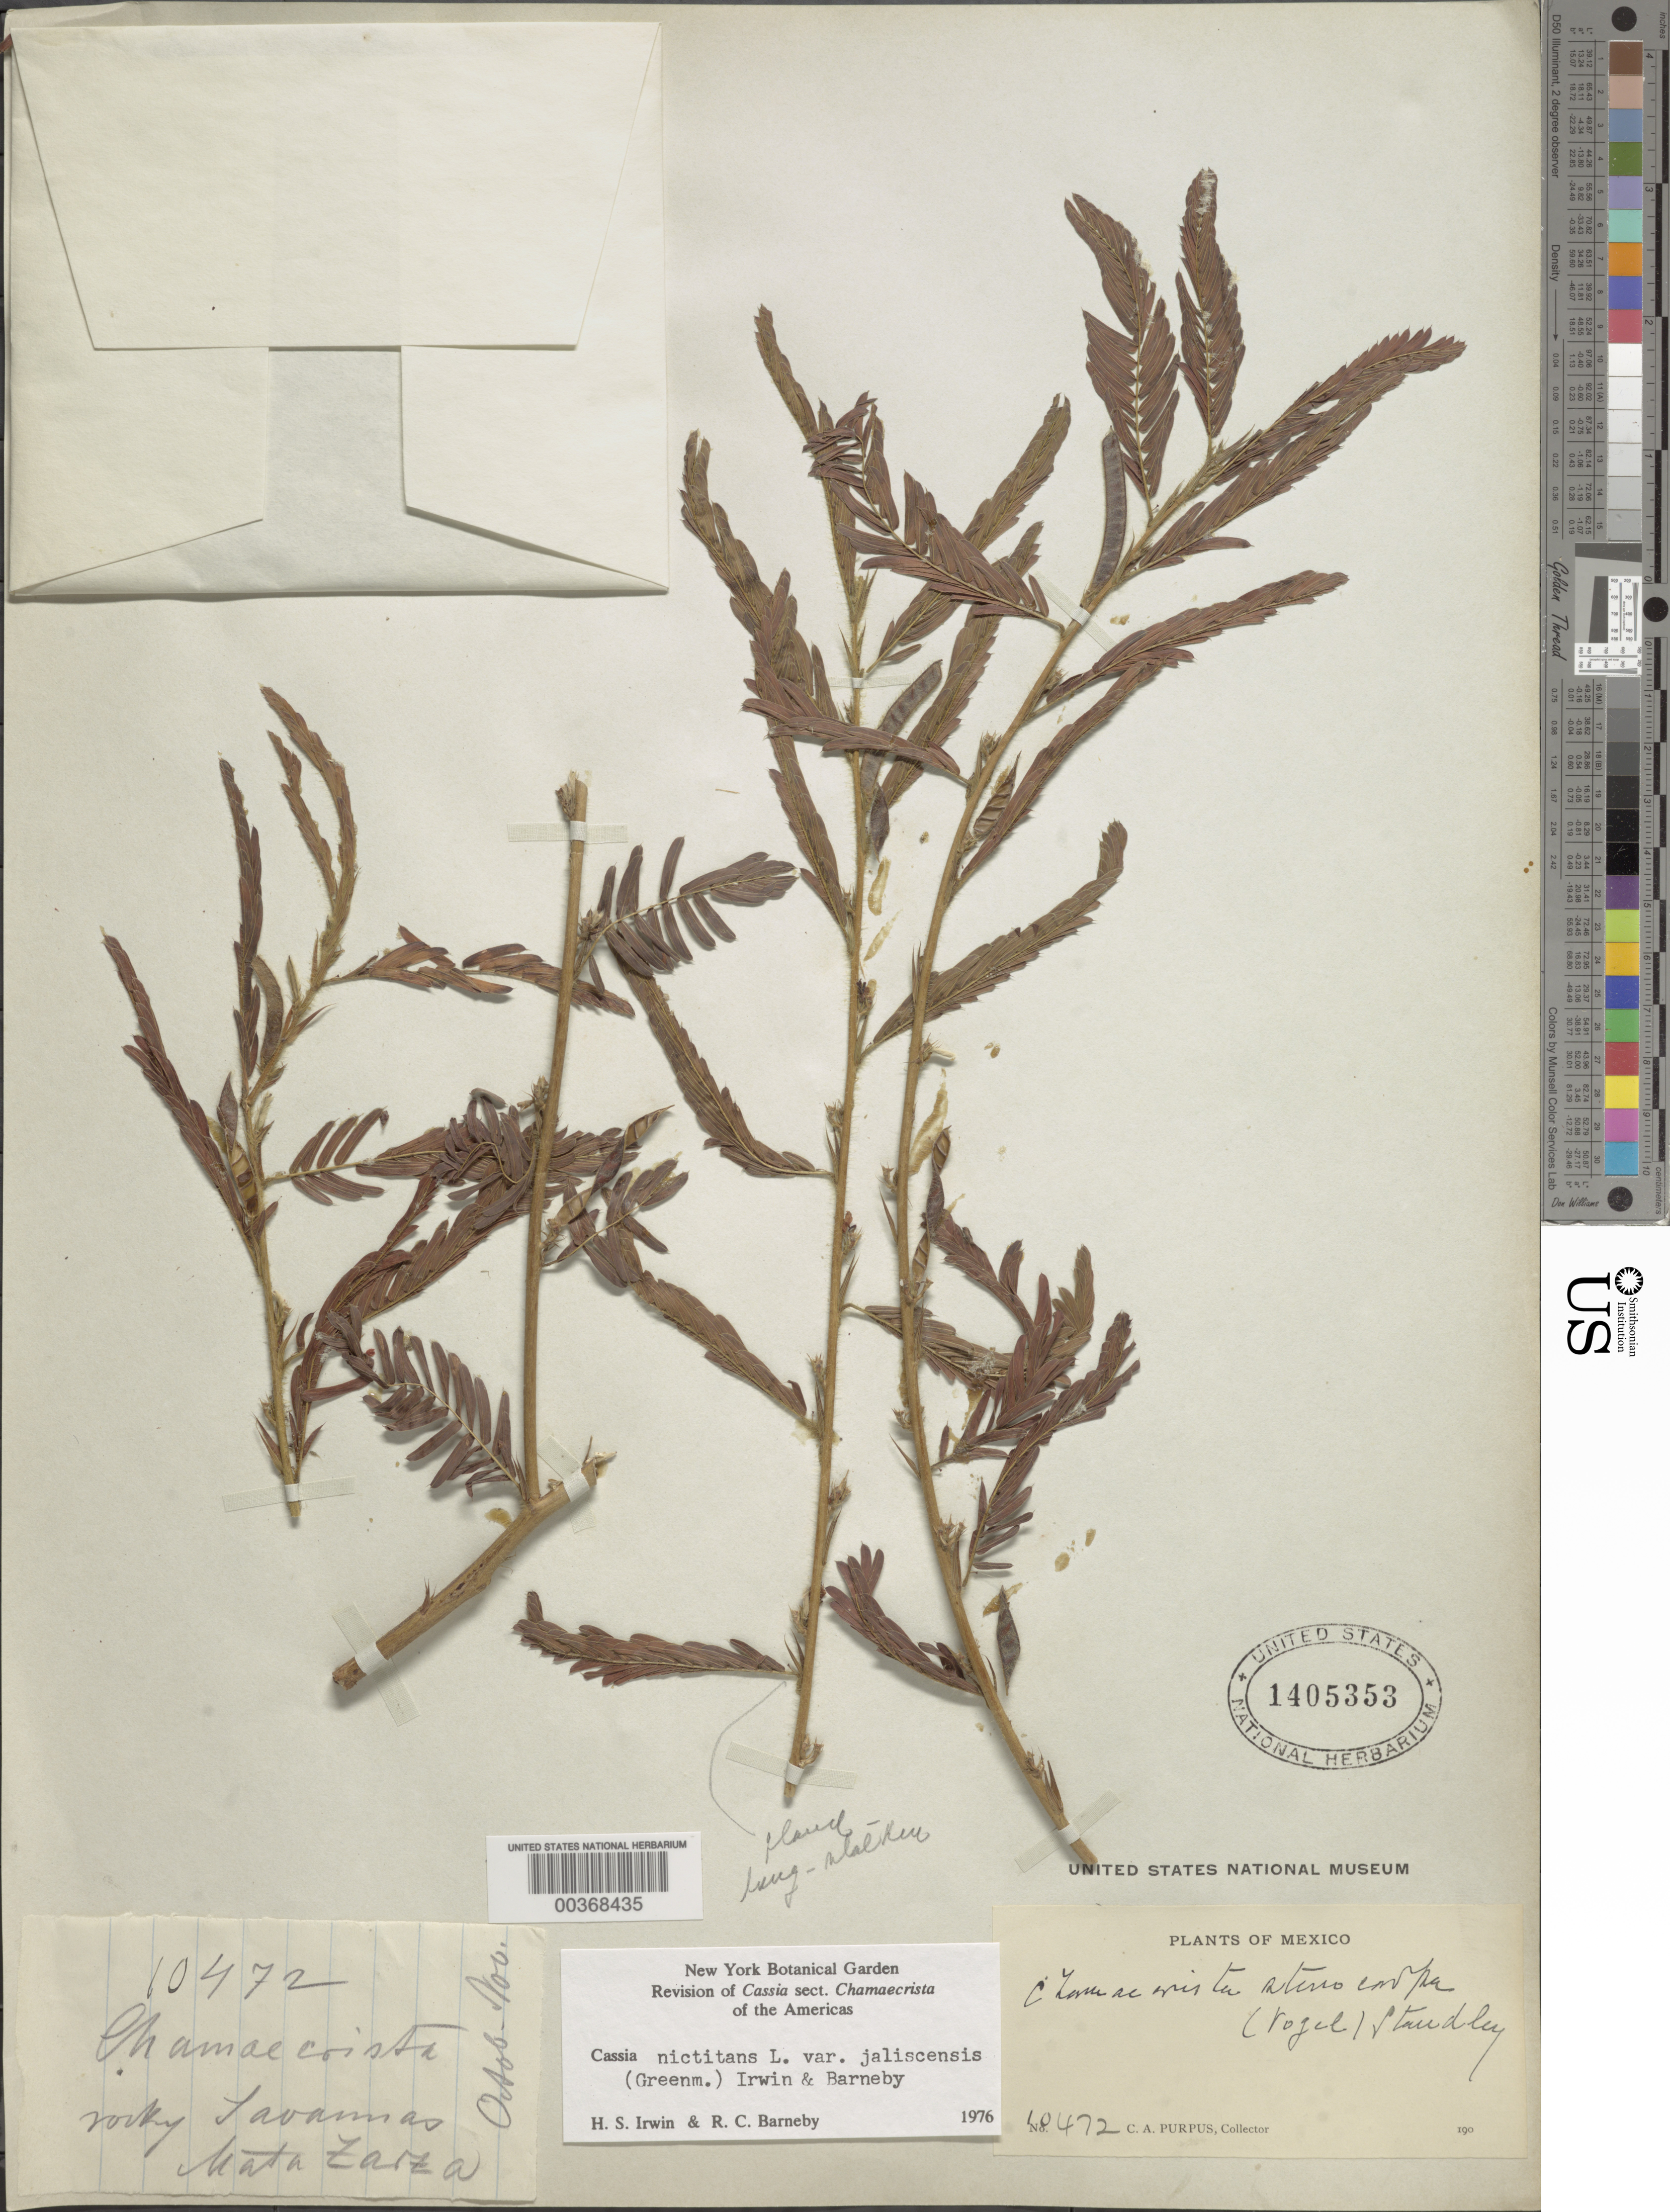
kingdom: Plantae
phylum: Tracheophyta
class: Magnoliopsida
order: Fabales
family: Fabaceae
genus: Chamaecrista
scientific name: Chamaecrista nictitans var. jaliscensis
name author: (Greenm.) H.S. Irwin & Barneby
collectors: C. A. Purpus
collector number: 10472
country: Mexico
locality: E of Monserrat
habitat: Rocky savannas; mata zarza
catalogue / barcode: US 1405353